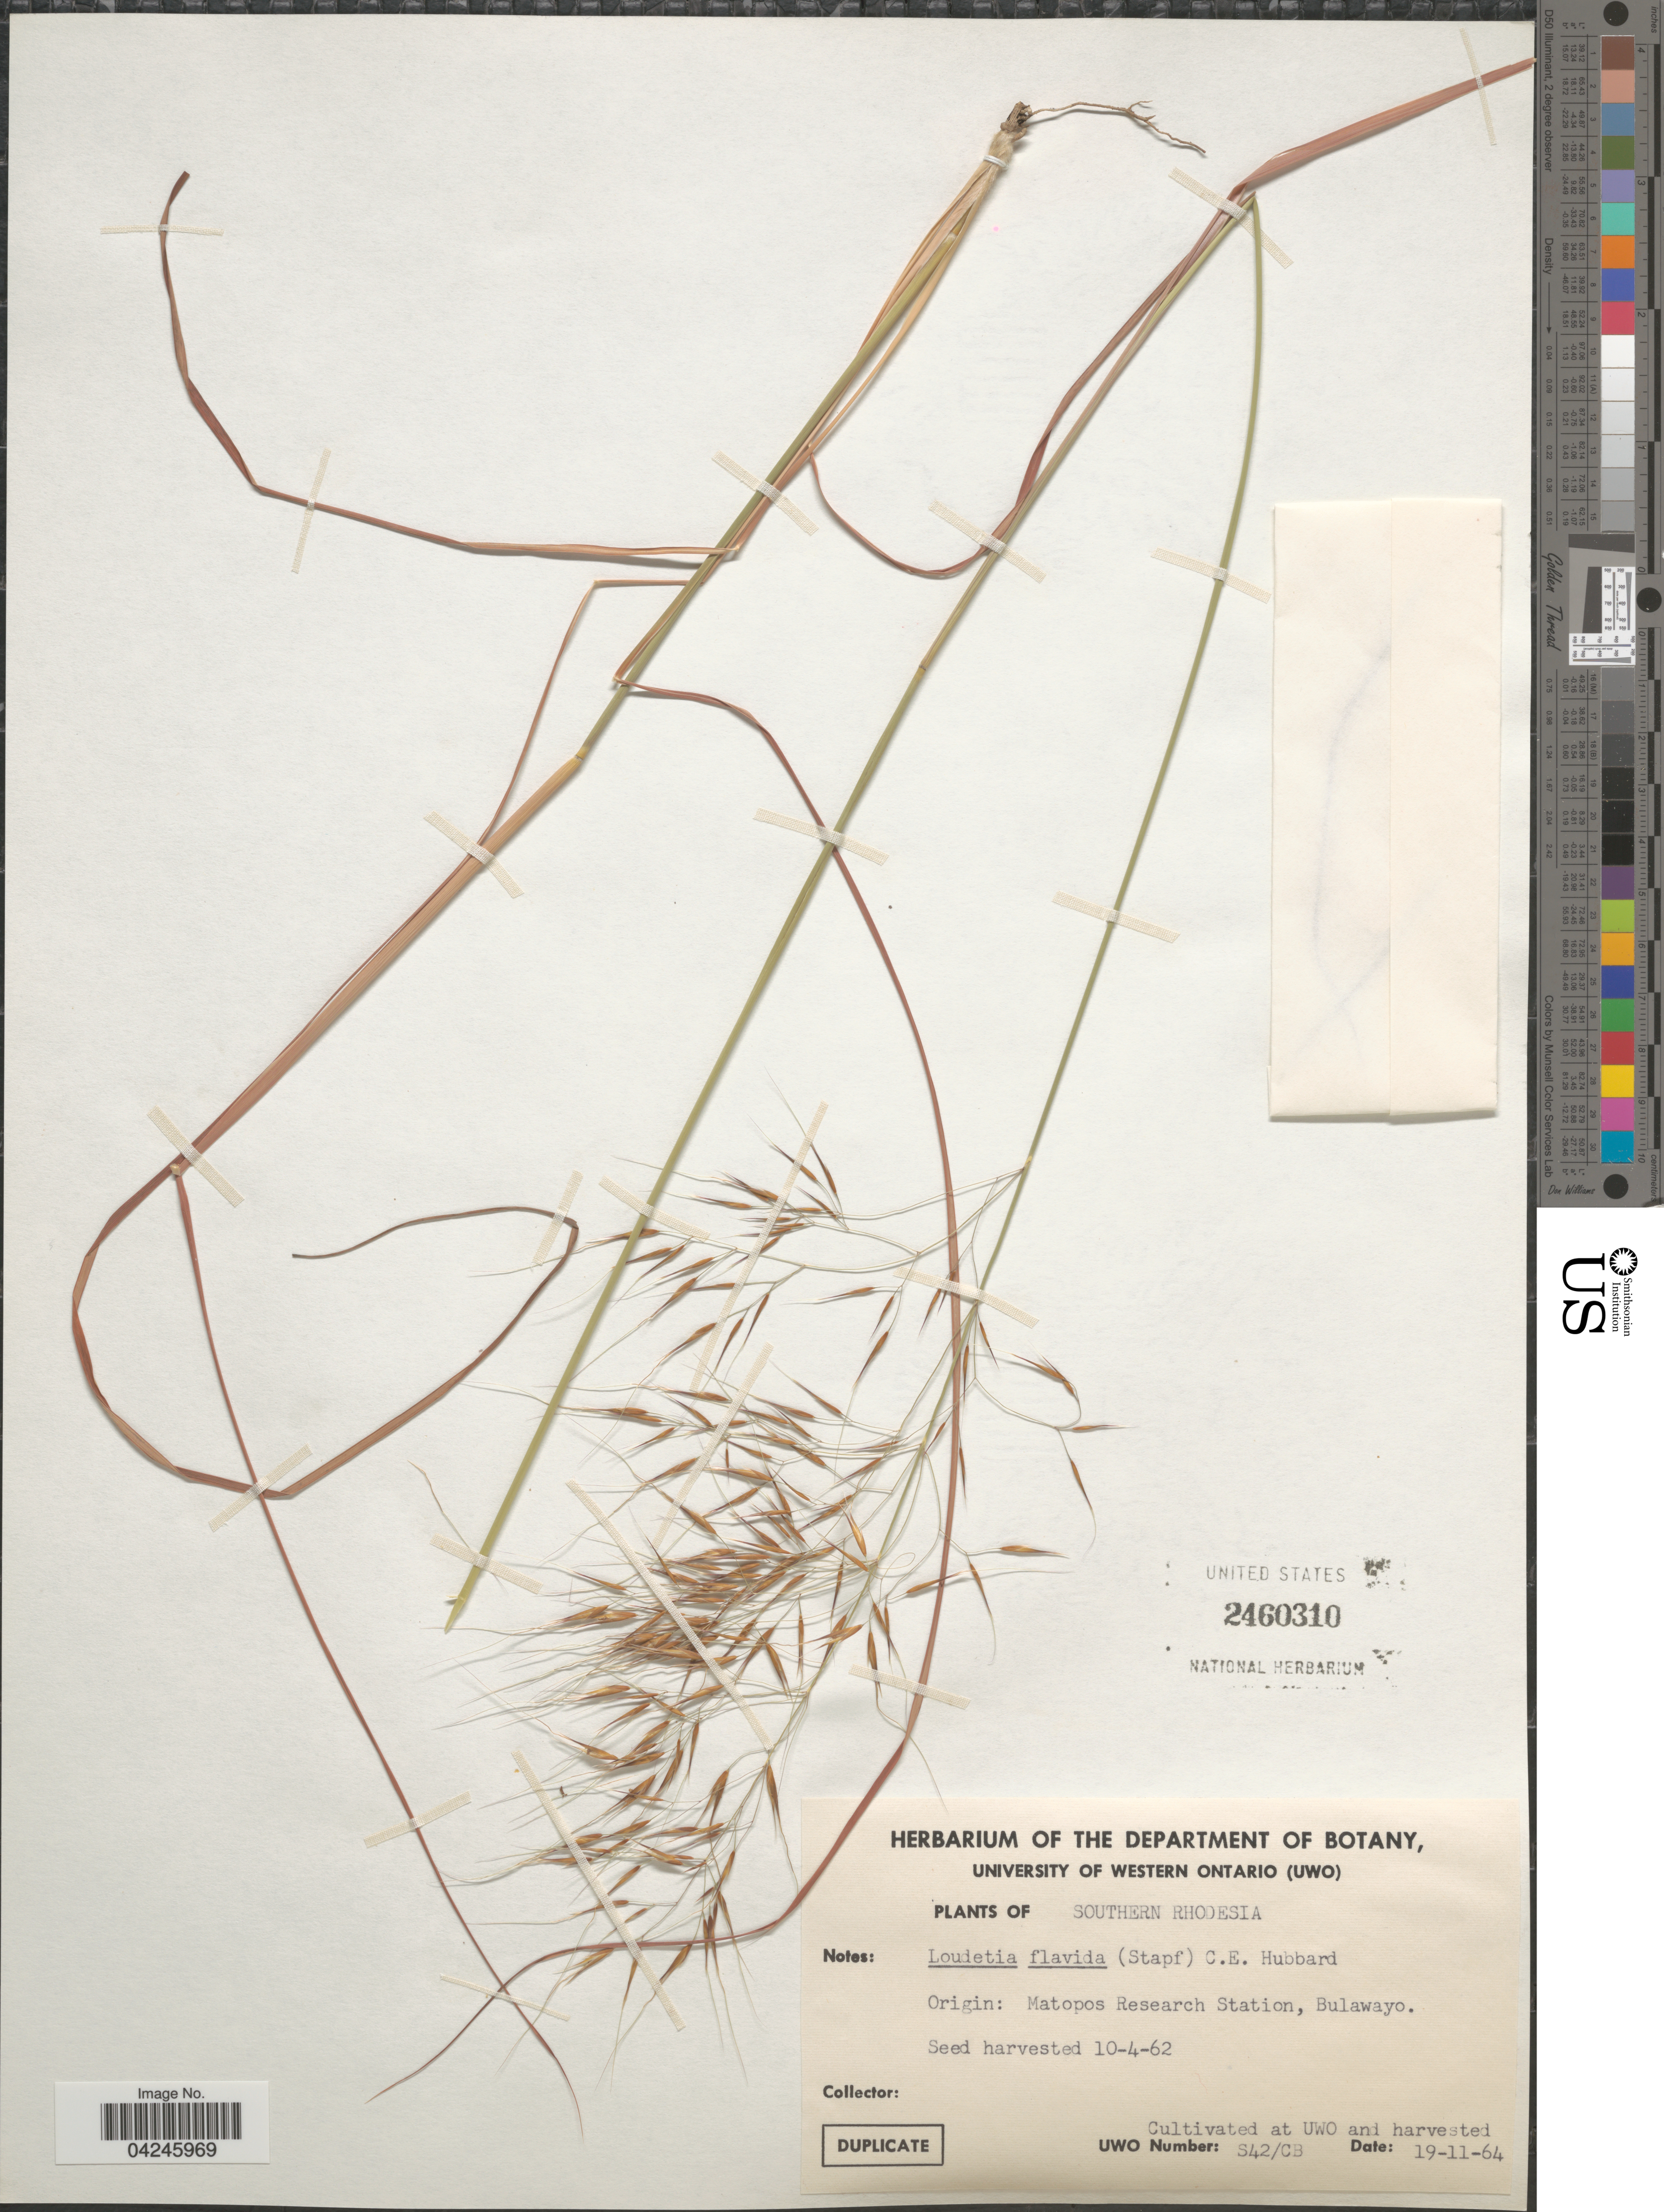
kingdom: Plantae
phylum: Tracheophyta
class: Liliopsida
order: Poales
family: Poaceae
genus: Loudetia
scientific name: Loudetia flavida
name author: (Stapf) C.E. Hubb.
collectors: ex herb. Bot. Department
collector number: S42/CB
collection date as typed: Transcribed d/m/y: 19/11/64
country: Canada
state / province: Ontario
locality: At UWO.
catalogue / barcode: US 2460310